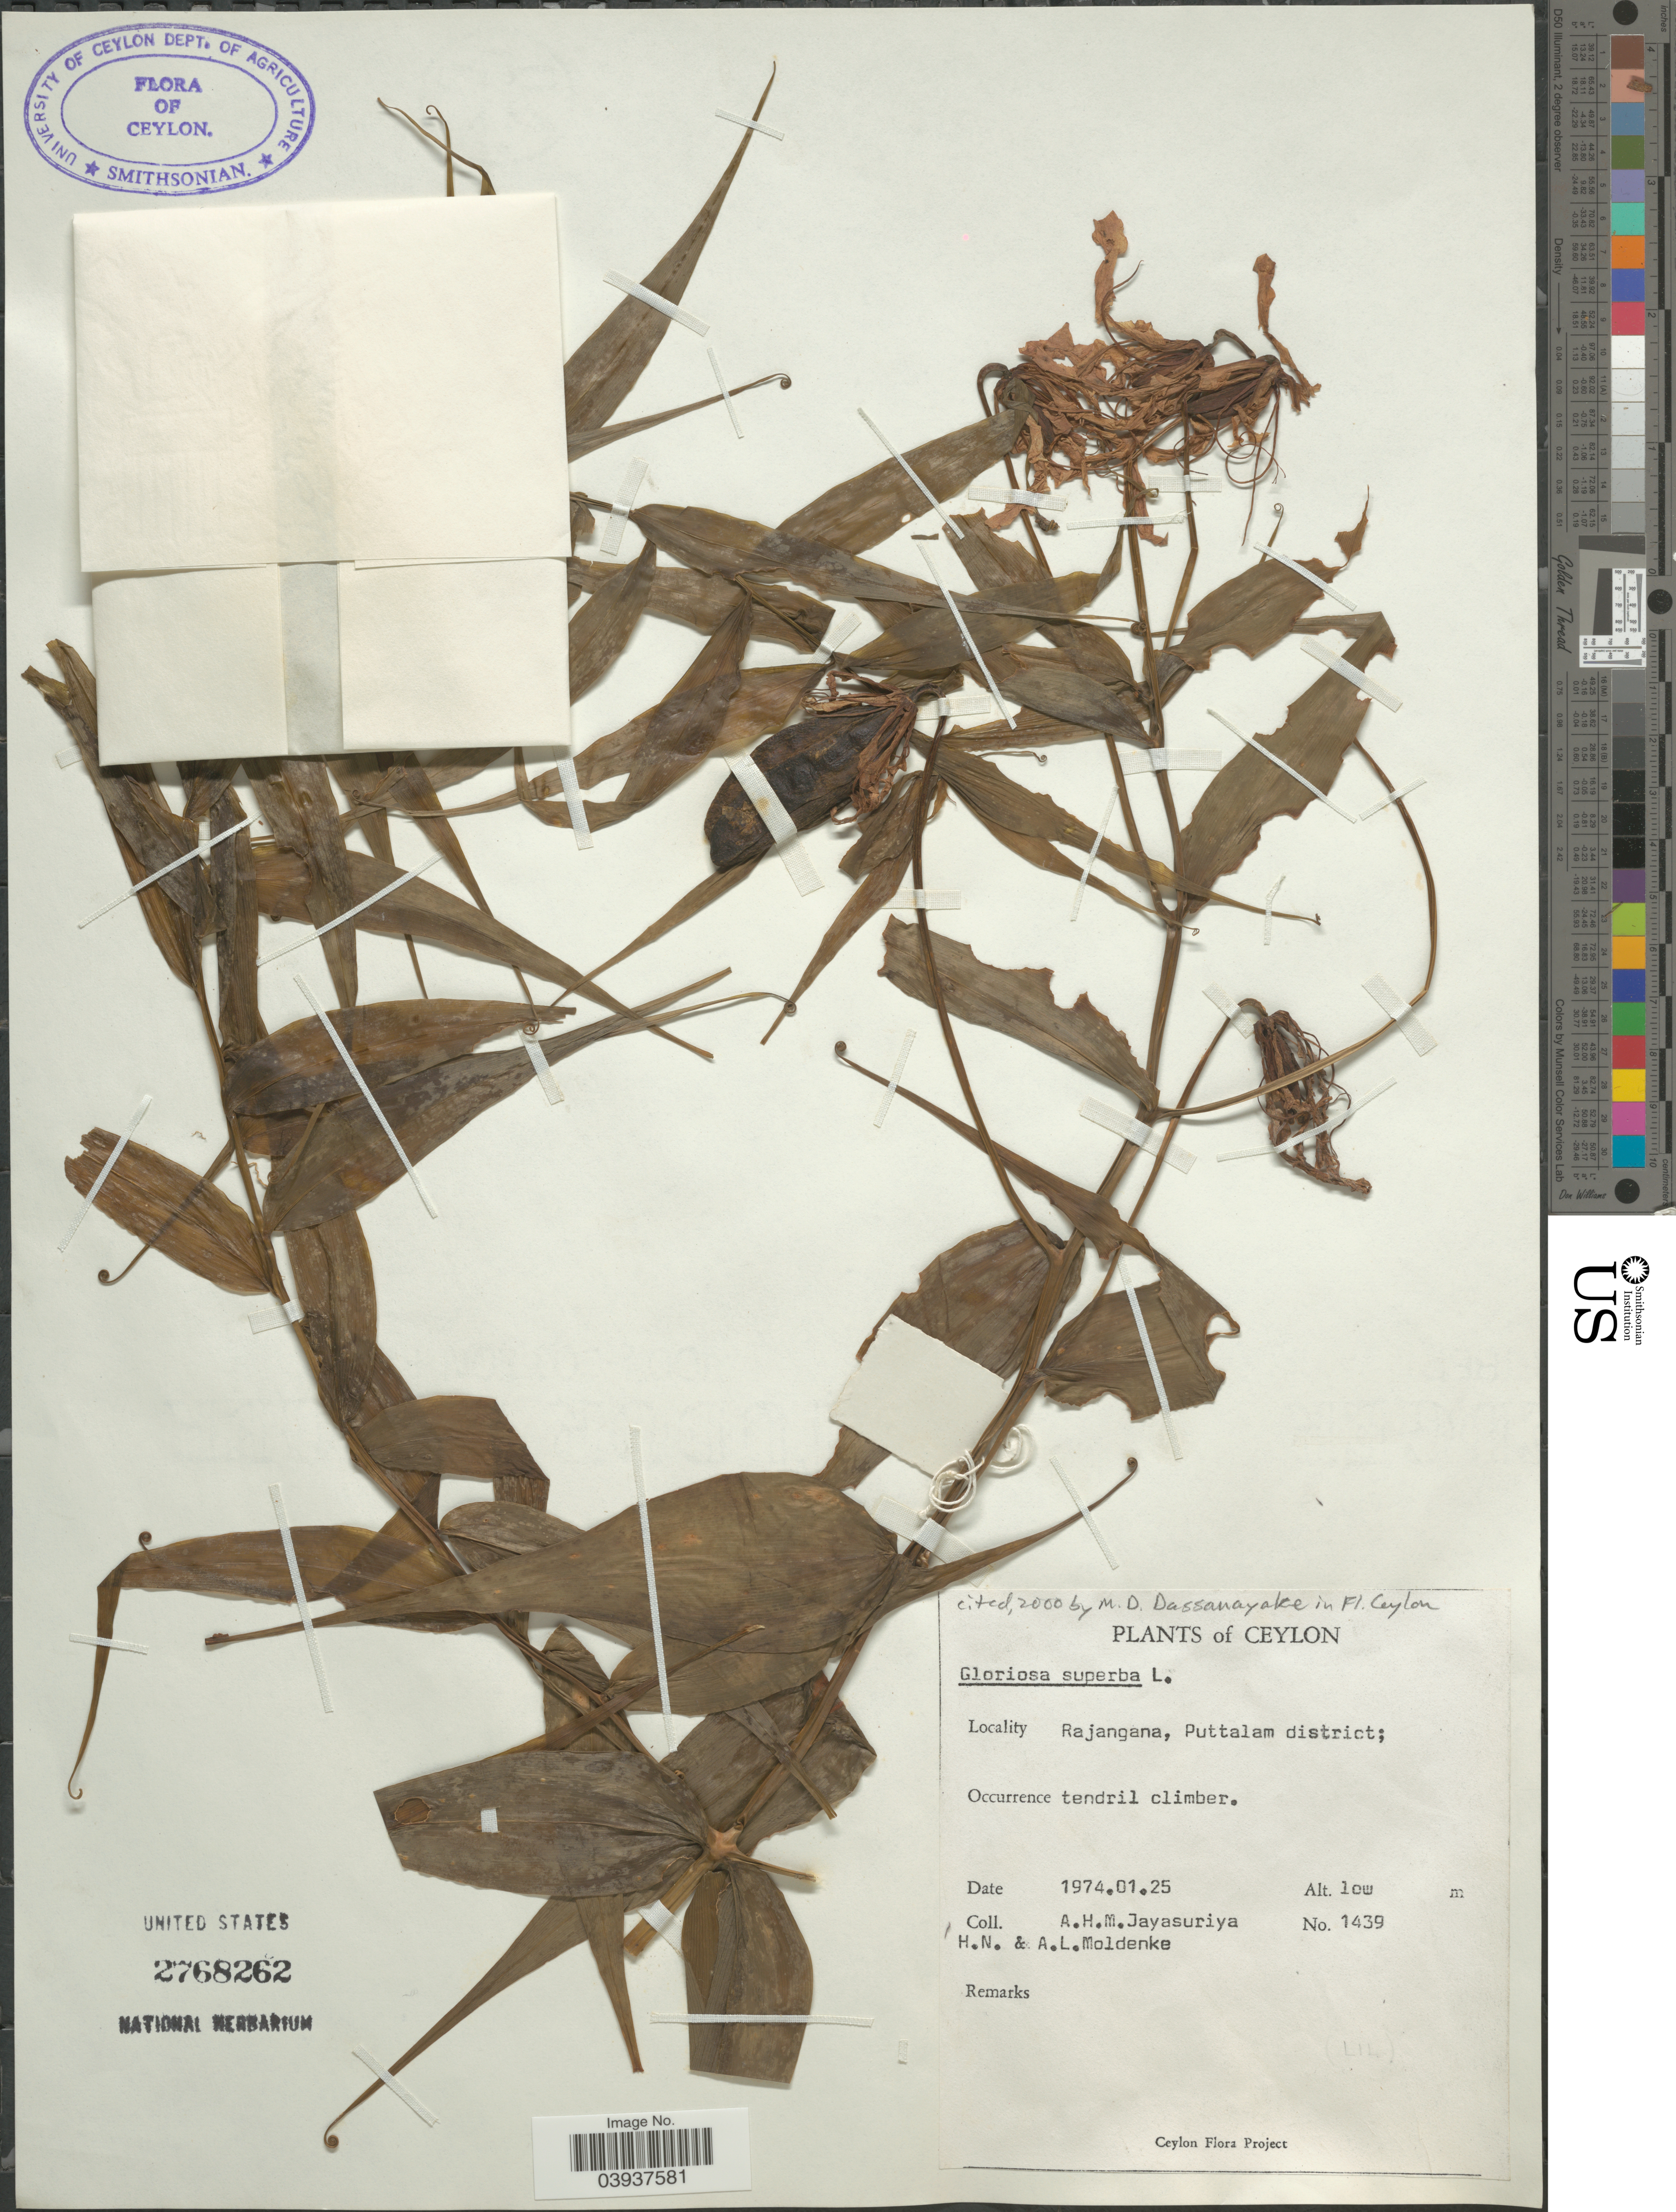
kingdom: Plantae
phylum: Tracheophyta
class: Liliopsida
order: Liliales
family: Colchicaceae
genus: Gloriosa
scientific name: Gloriosa superba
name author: L.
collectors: A. H. Jayasuriya, H. N. Moldenke & A. L. Moldenke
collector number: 1439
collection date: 1974-01-25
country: Sri Lanka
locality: Ceylon. Rajangana, Puttalam district.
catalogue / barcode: US 2768262